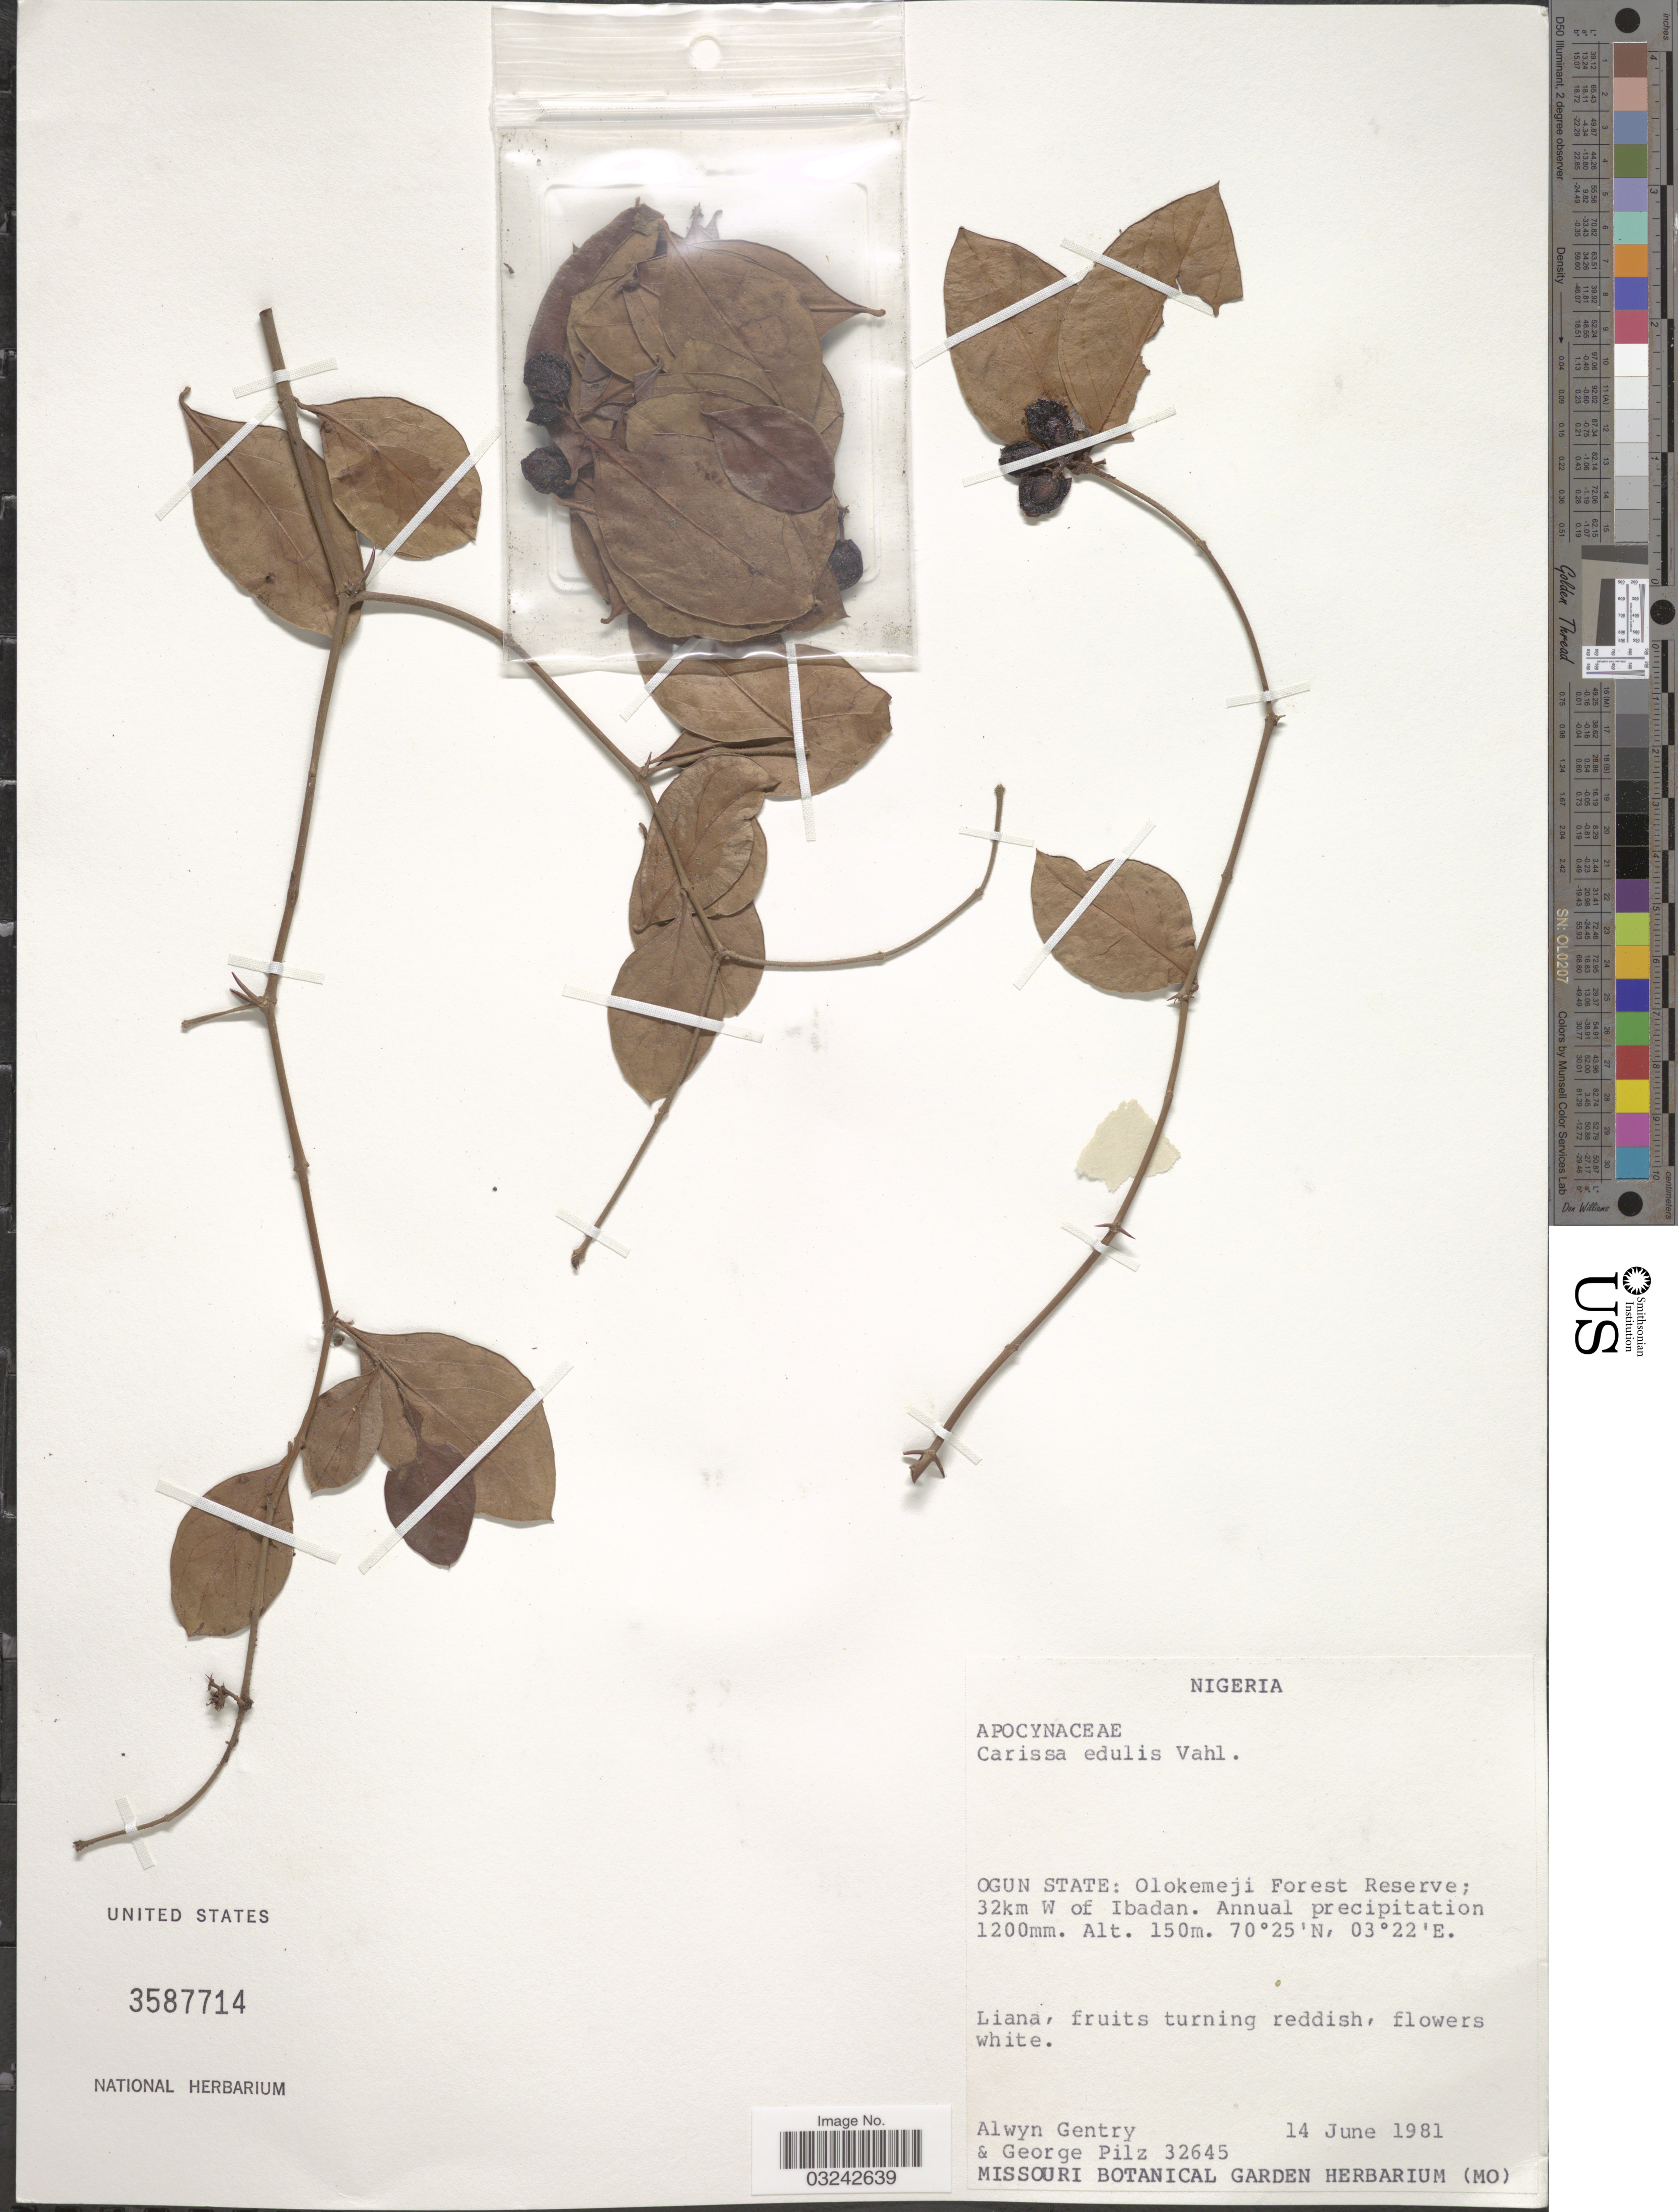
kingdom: Plantae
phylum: Tracheophyta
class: Magnoliopsida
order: Gentianales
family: Apocynaceae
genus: Carissa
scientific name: Carissa edulis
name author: (Forssk.) Vahl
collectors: A. H. Gentry & G. E. Pilz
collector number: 32645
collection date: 1981-06-14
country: Nigeria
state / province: Ogun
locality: Olokemeji Forest Reserve; 32km W of Ibadan.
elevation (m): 150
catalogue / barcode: US 3587714